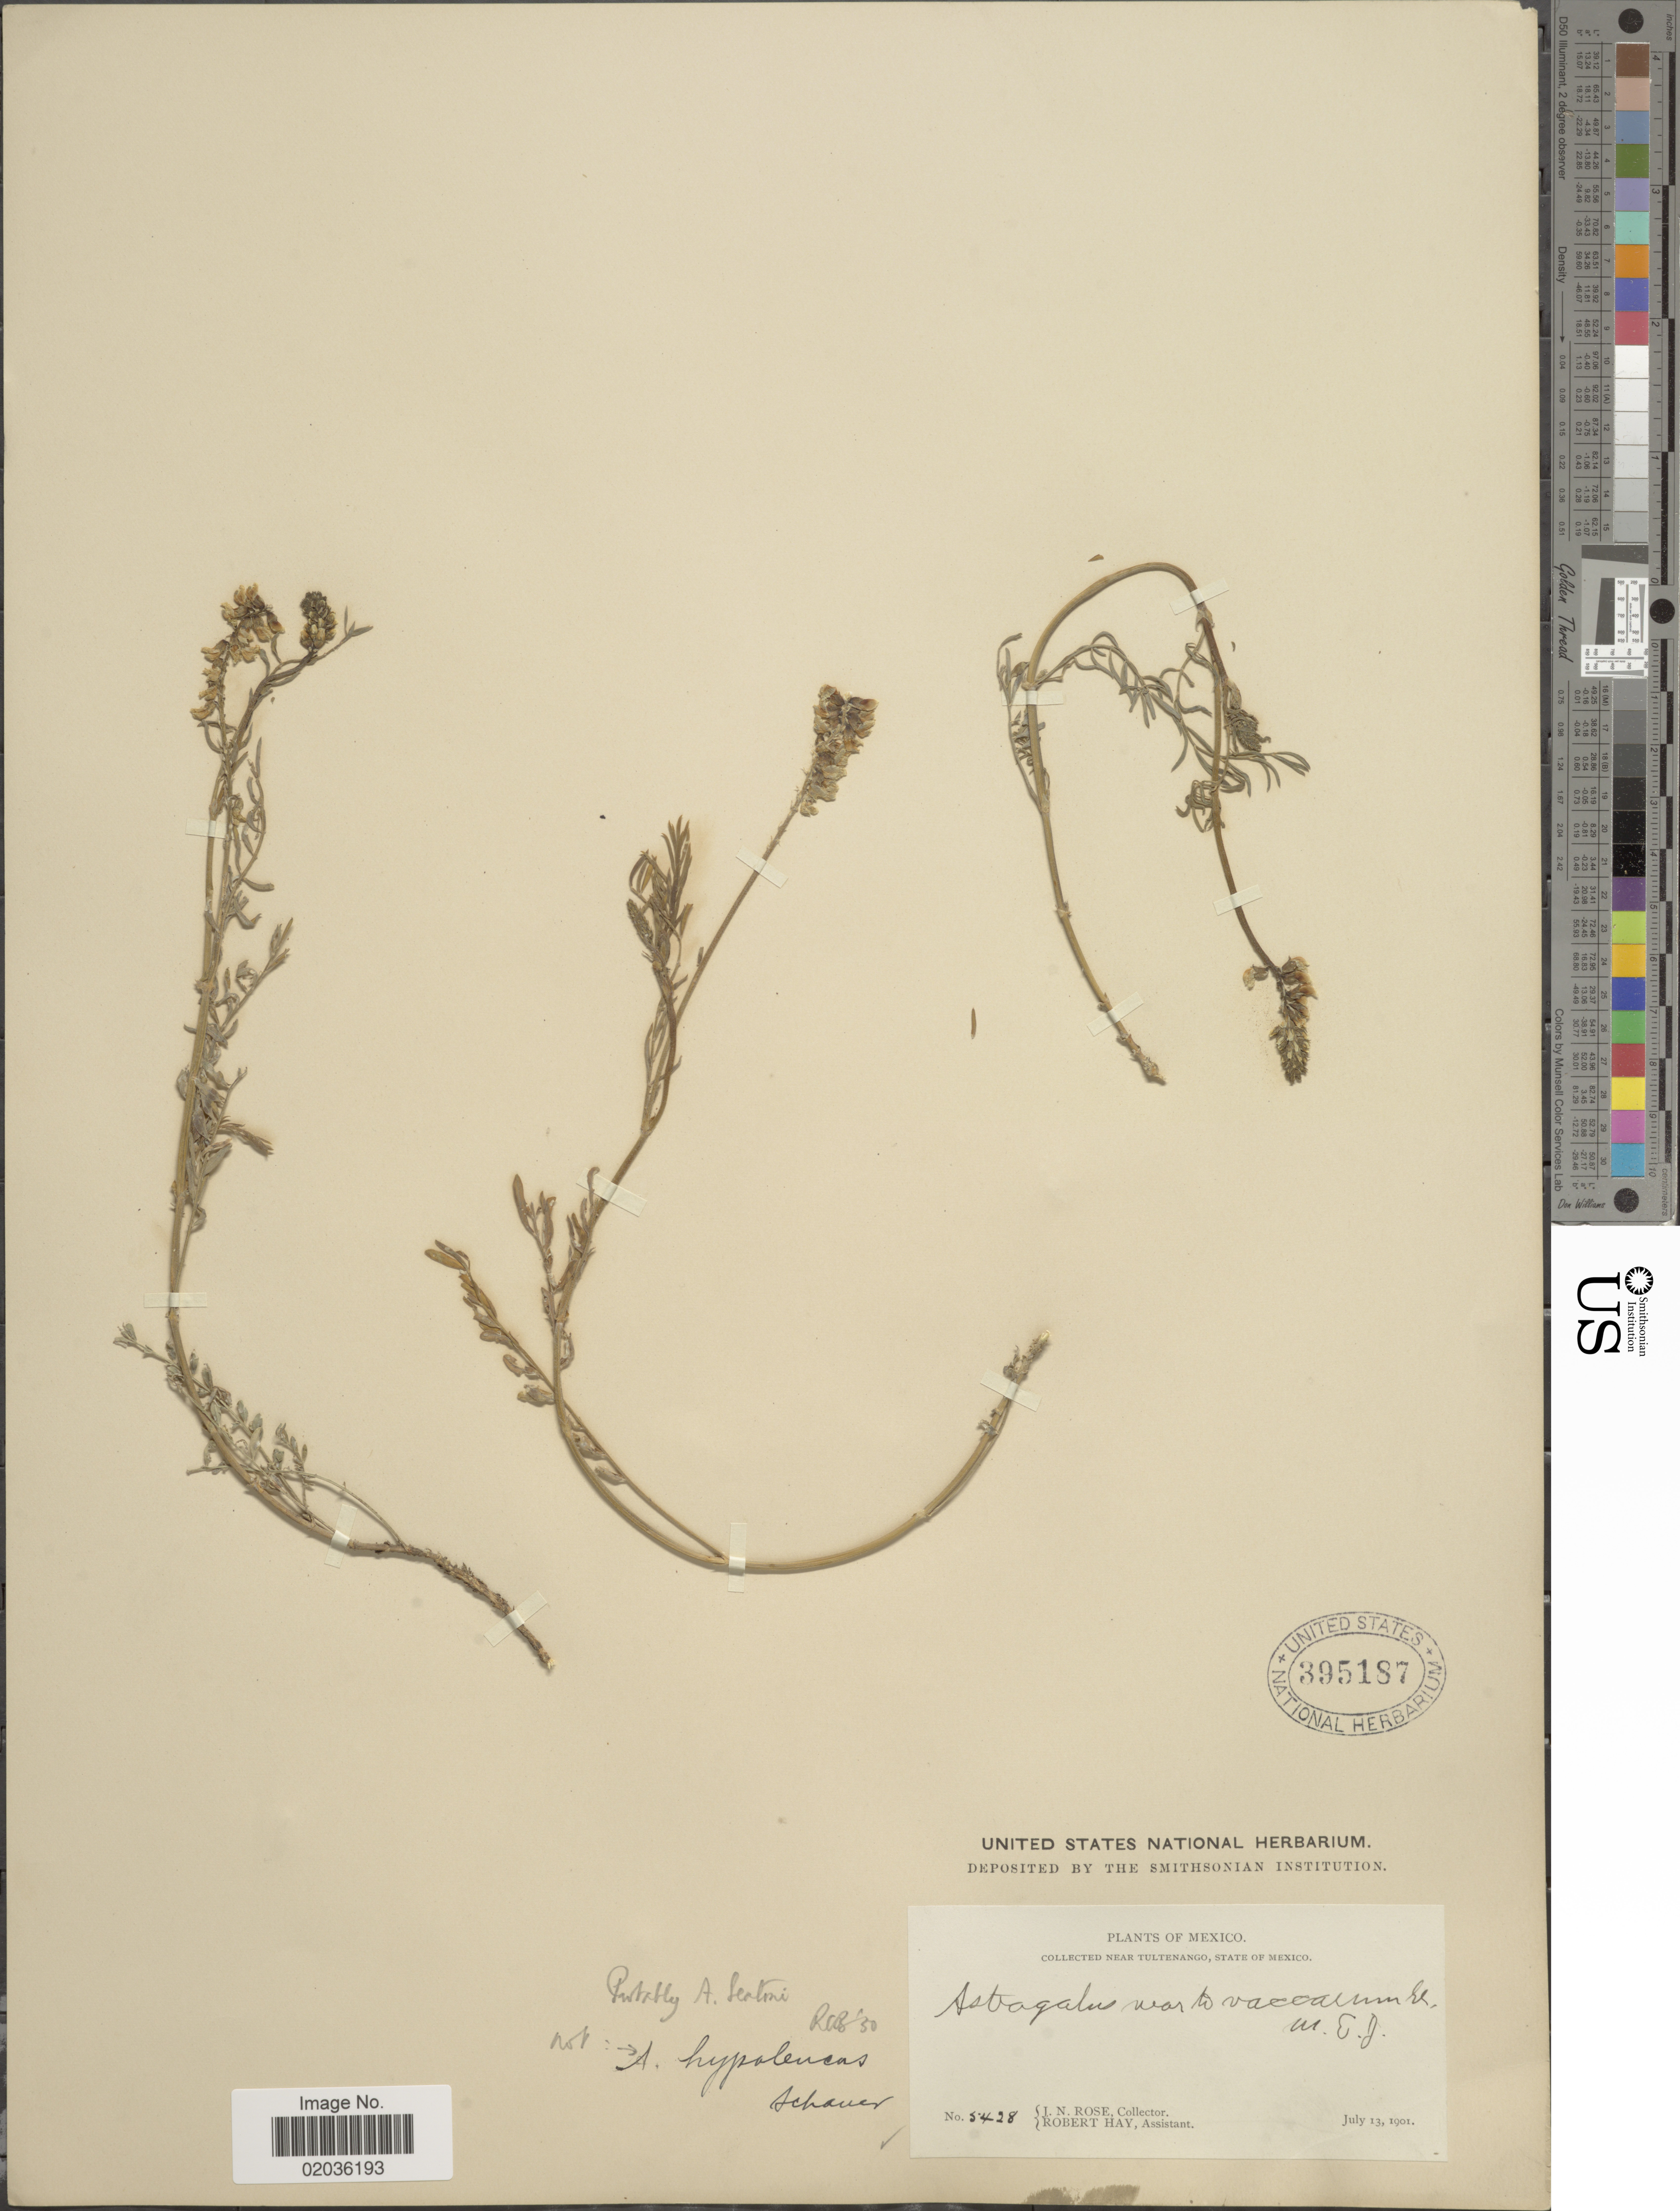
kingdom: Plantae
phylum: Tracheophyta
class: Magnoliopsida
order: Fabales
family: Fabaceae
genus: Astragalus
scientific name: Astragalus micranthus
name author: Desv.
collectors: J. N. Rose & R. Hay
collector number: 5428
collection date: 1901-07-13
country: Mexico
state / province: México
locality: Near Tultenango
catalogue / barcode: US 395187